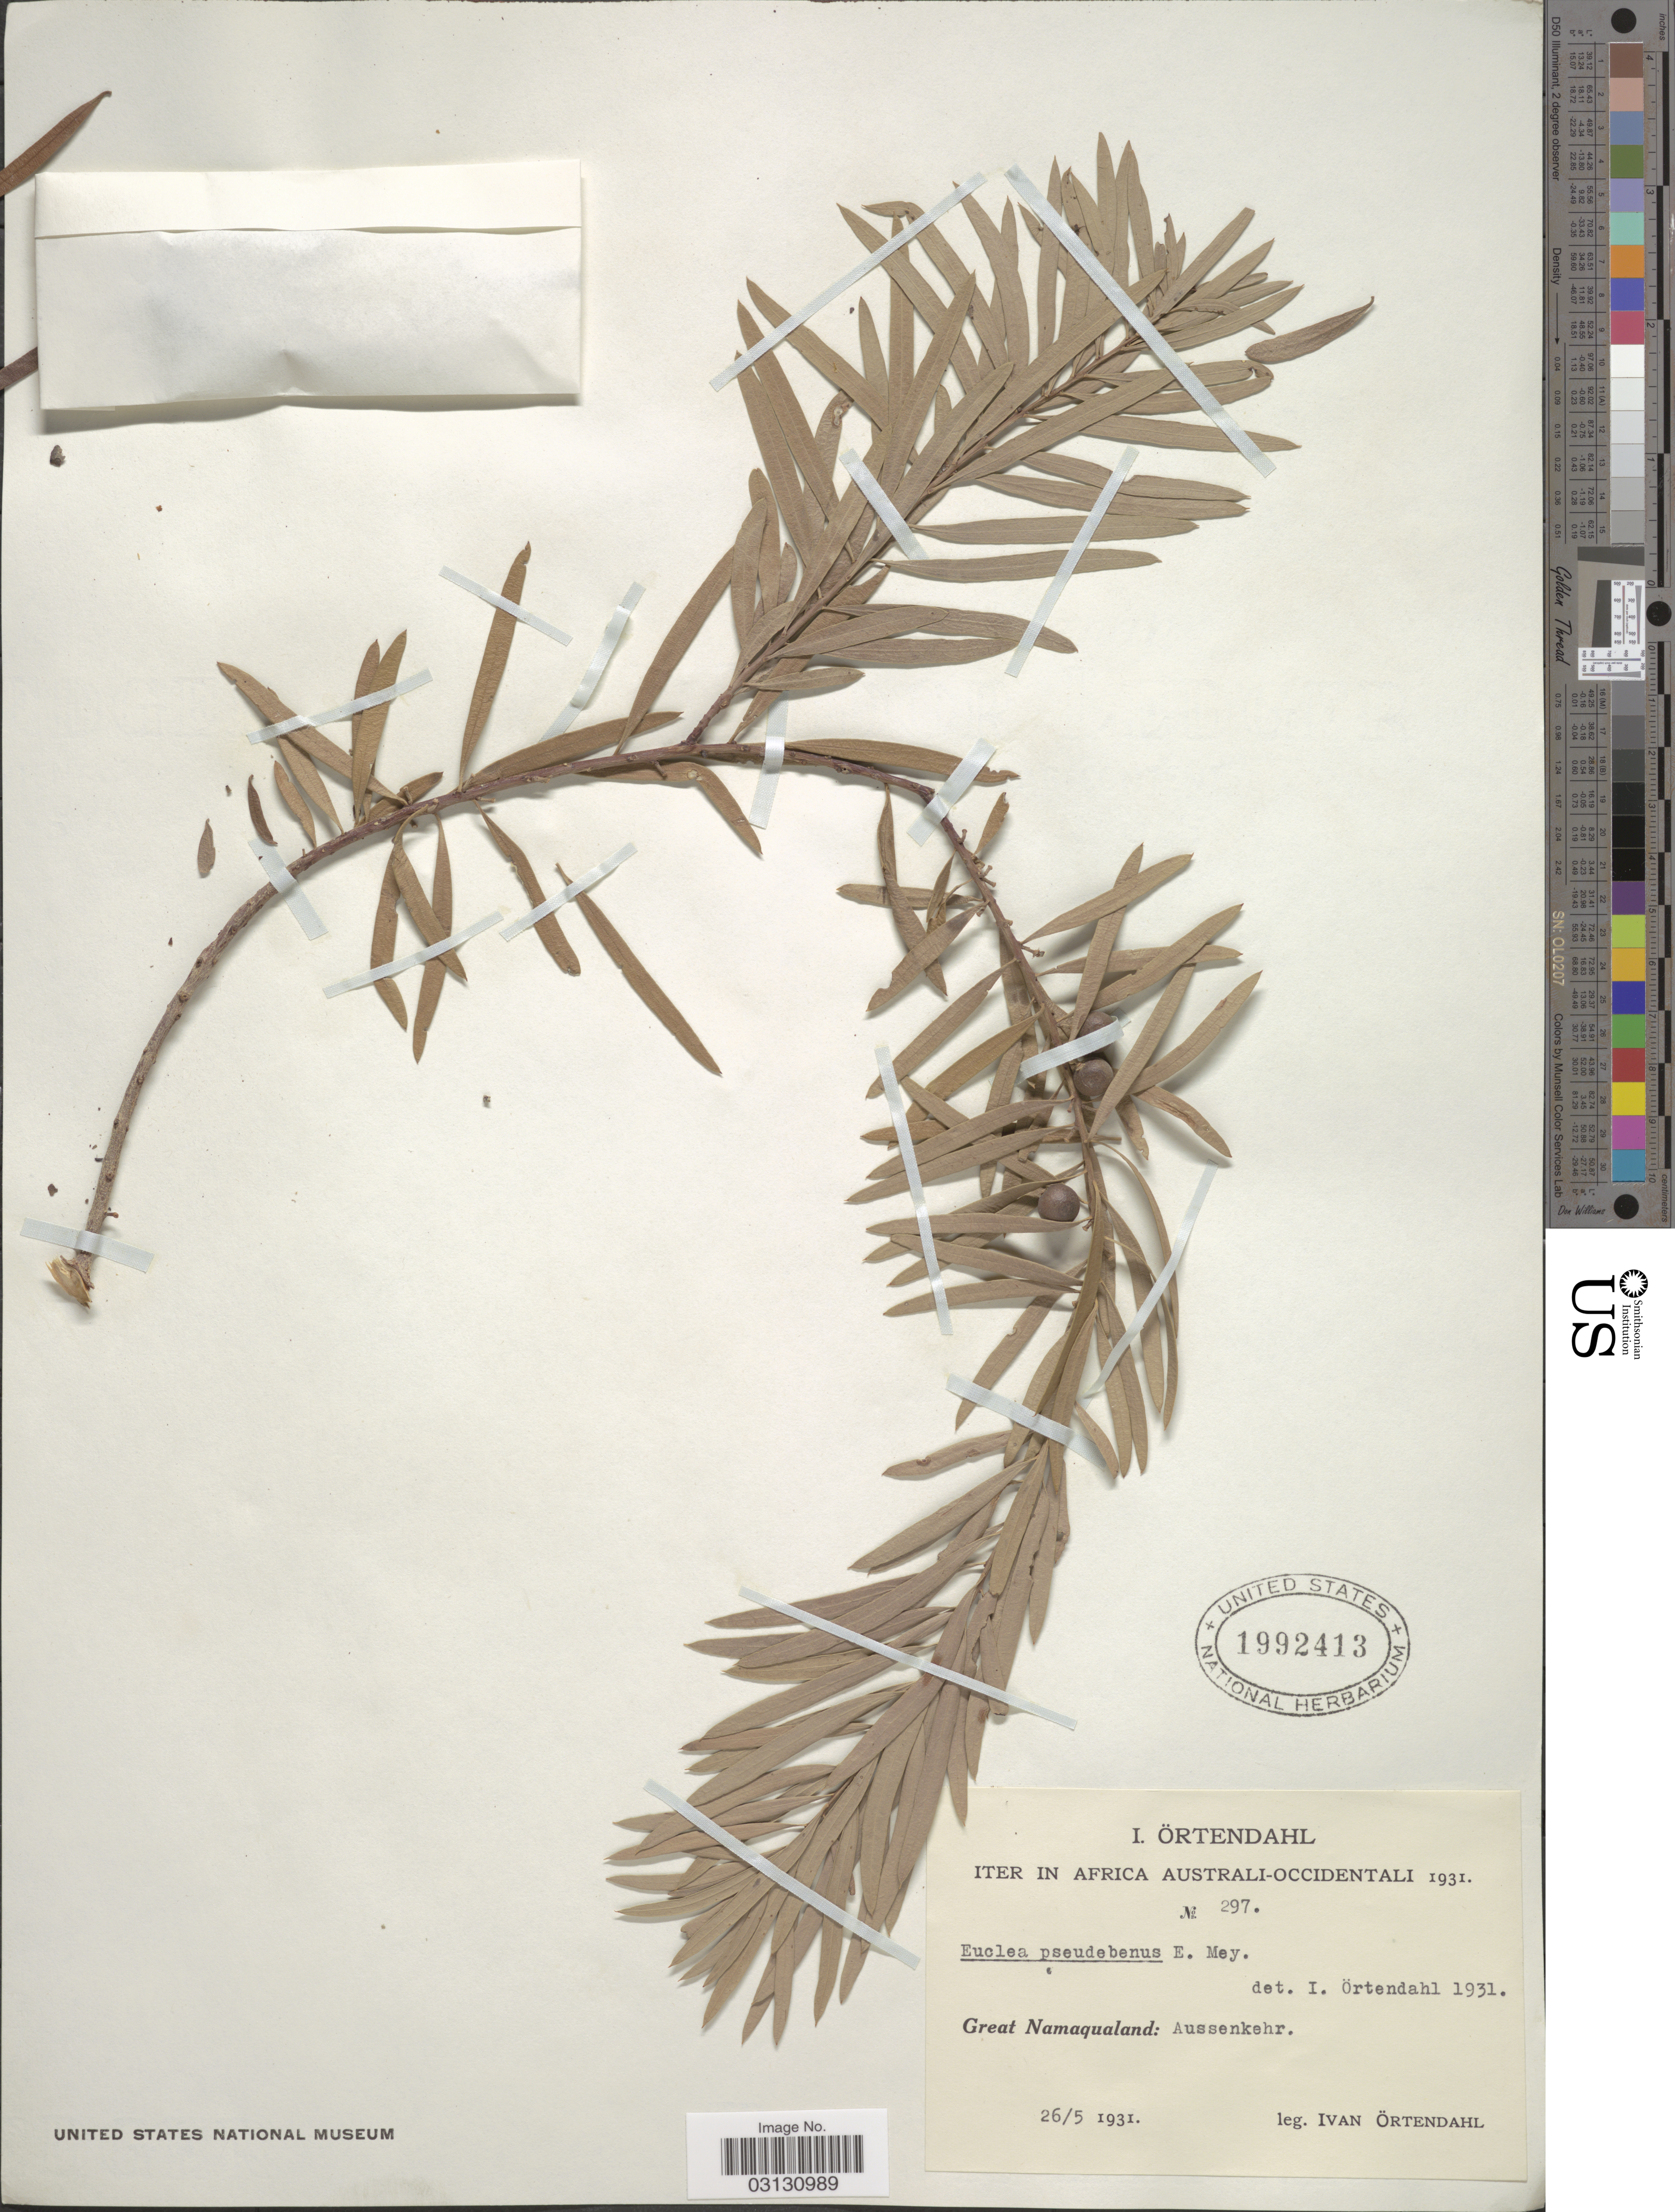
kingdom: Plantae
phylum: Tracheophyta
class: Magnoliopsida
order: Ericales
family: Ebenaceae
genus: Euclea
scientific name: Euclea pseudebenus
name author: E. Mey. ex A. DC.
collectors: I. Ortendahl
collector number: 297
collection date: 1931-05-26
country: Namibia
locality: Iter in Africa Australi-Occidentali, Great Namaqualand: Aussenkehr.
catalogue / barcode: US 1992413